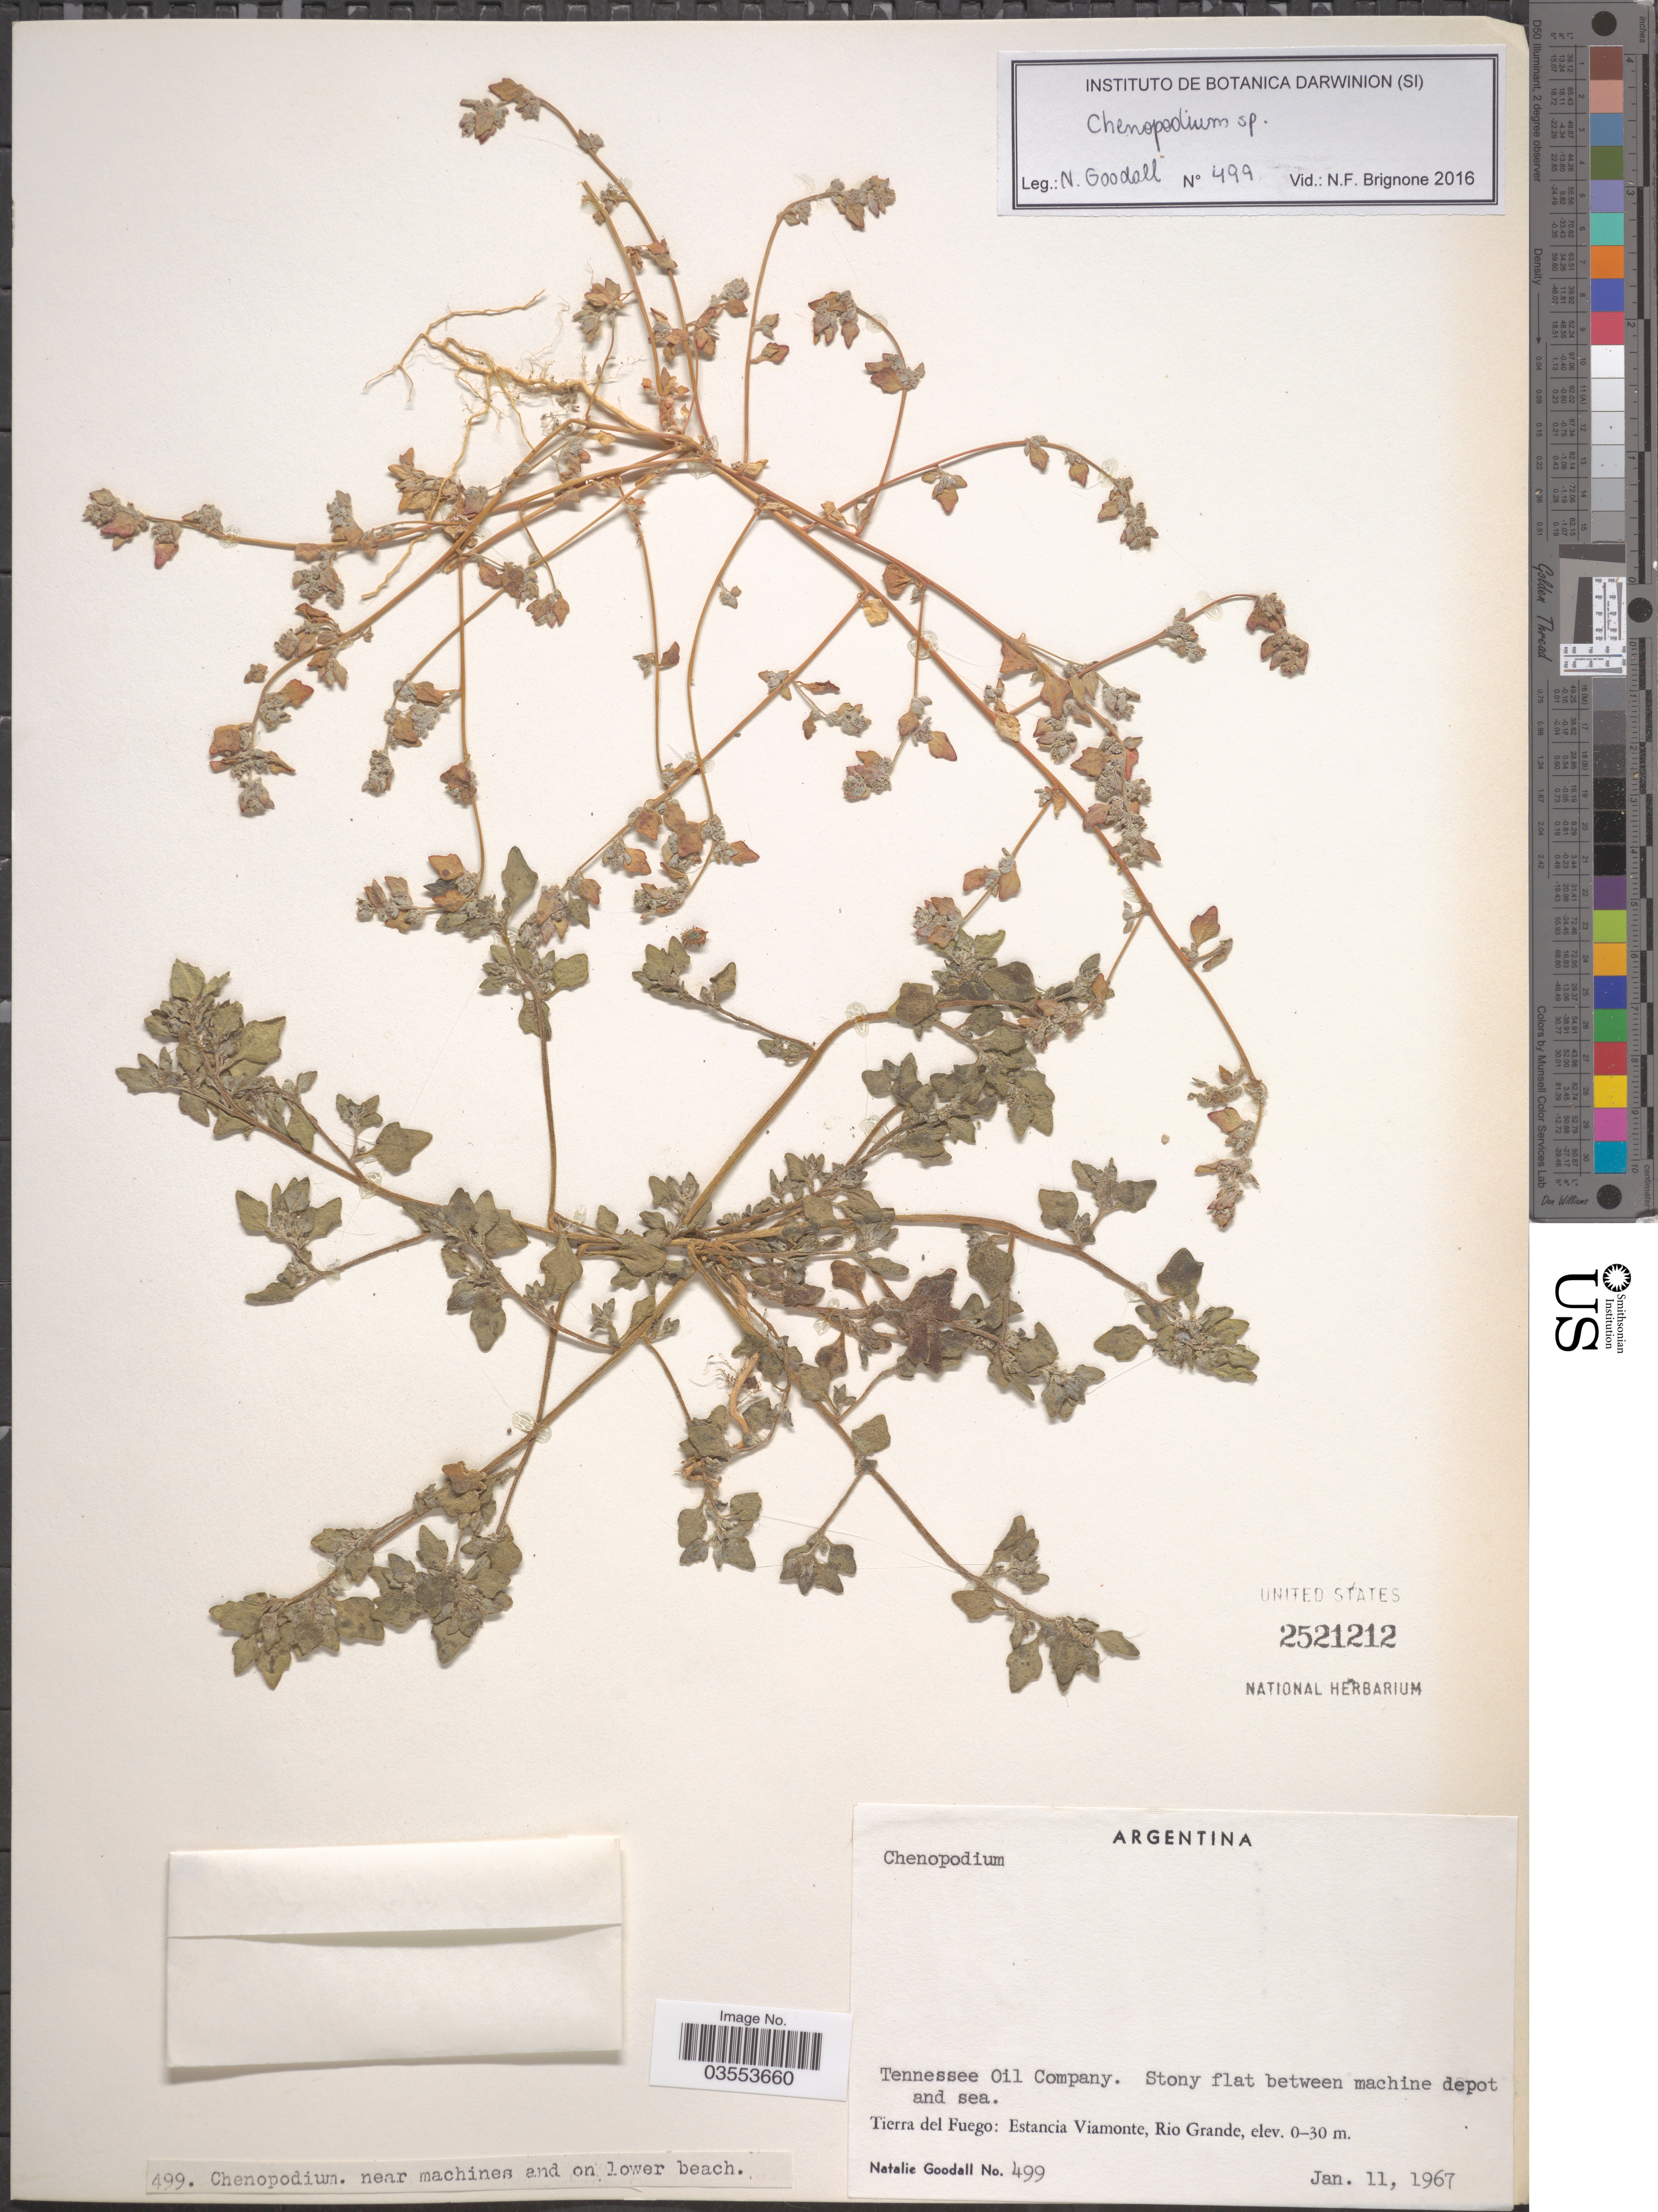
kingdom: Plantae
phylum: Tracheophyta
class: Magnoliopsida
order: Caryophyllales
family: Amaranthaceae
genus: Atriplex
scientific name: Atriplex sp.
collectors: N. Goodall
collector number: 499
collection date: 1967-01-11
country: Argentina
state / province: Tierra del Fuego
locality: Tennessee Oil Company. Stony flat between machine depot and sea. Estancia Viamonte, Rio Grande. Near machines and on lower beach.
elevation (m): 0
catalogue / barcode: US 2521212